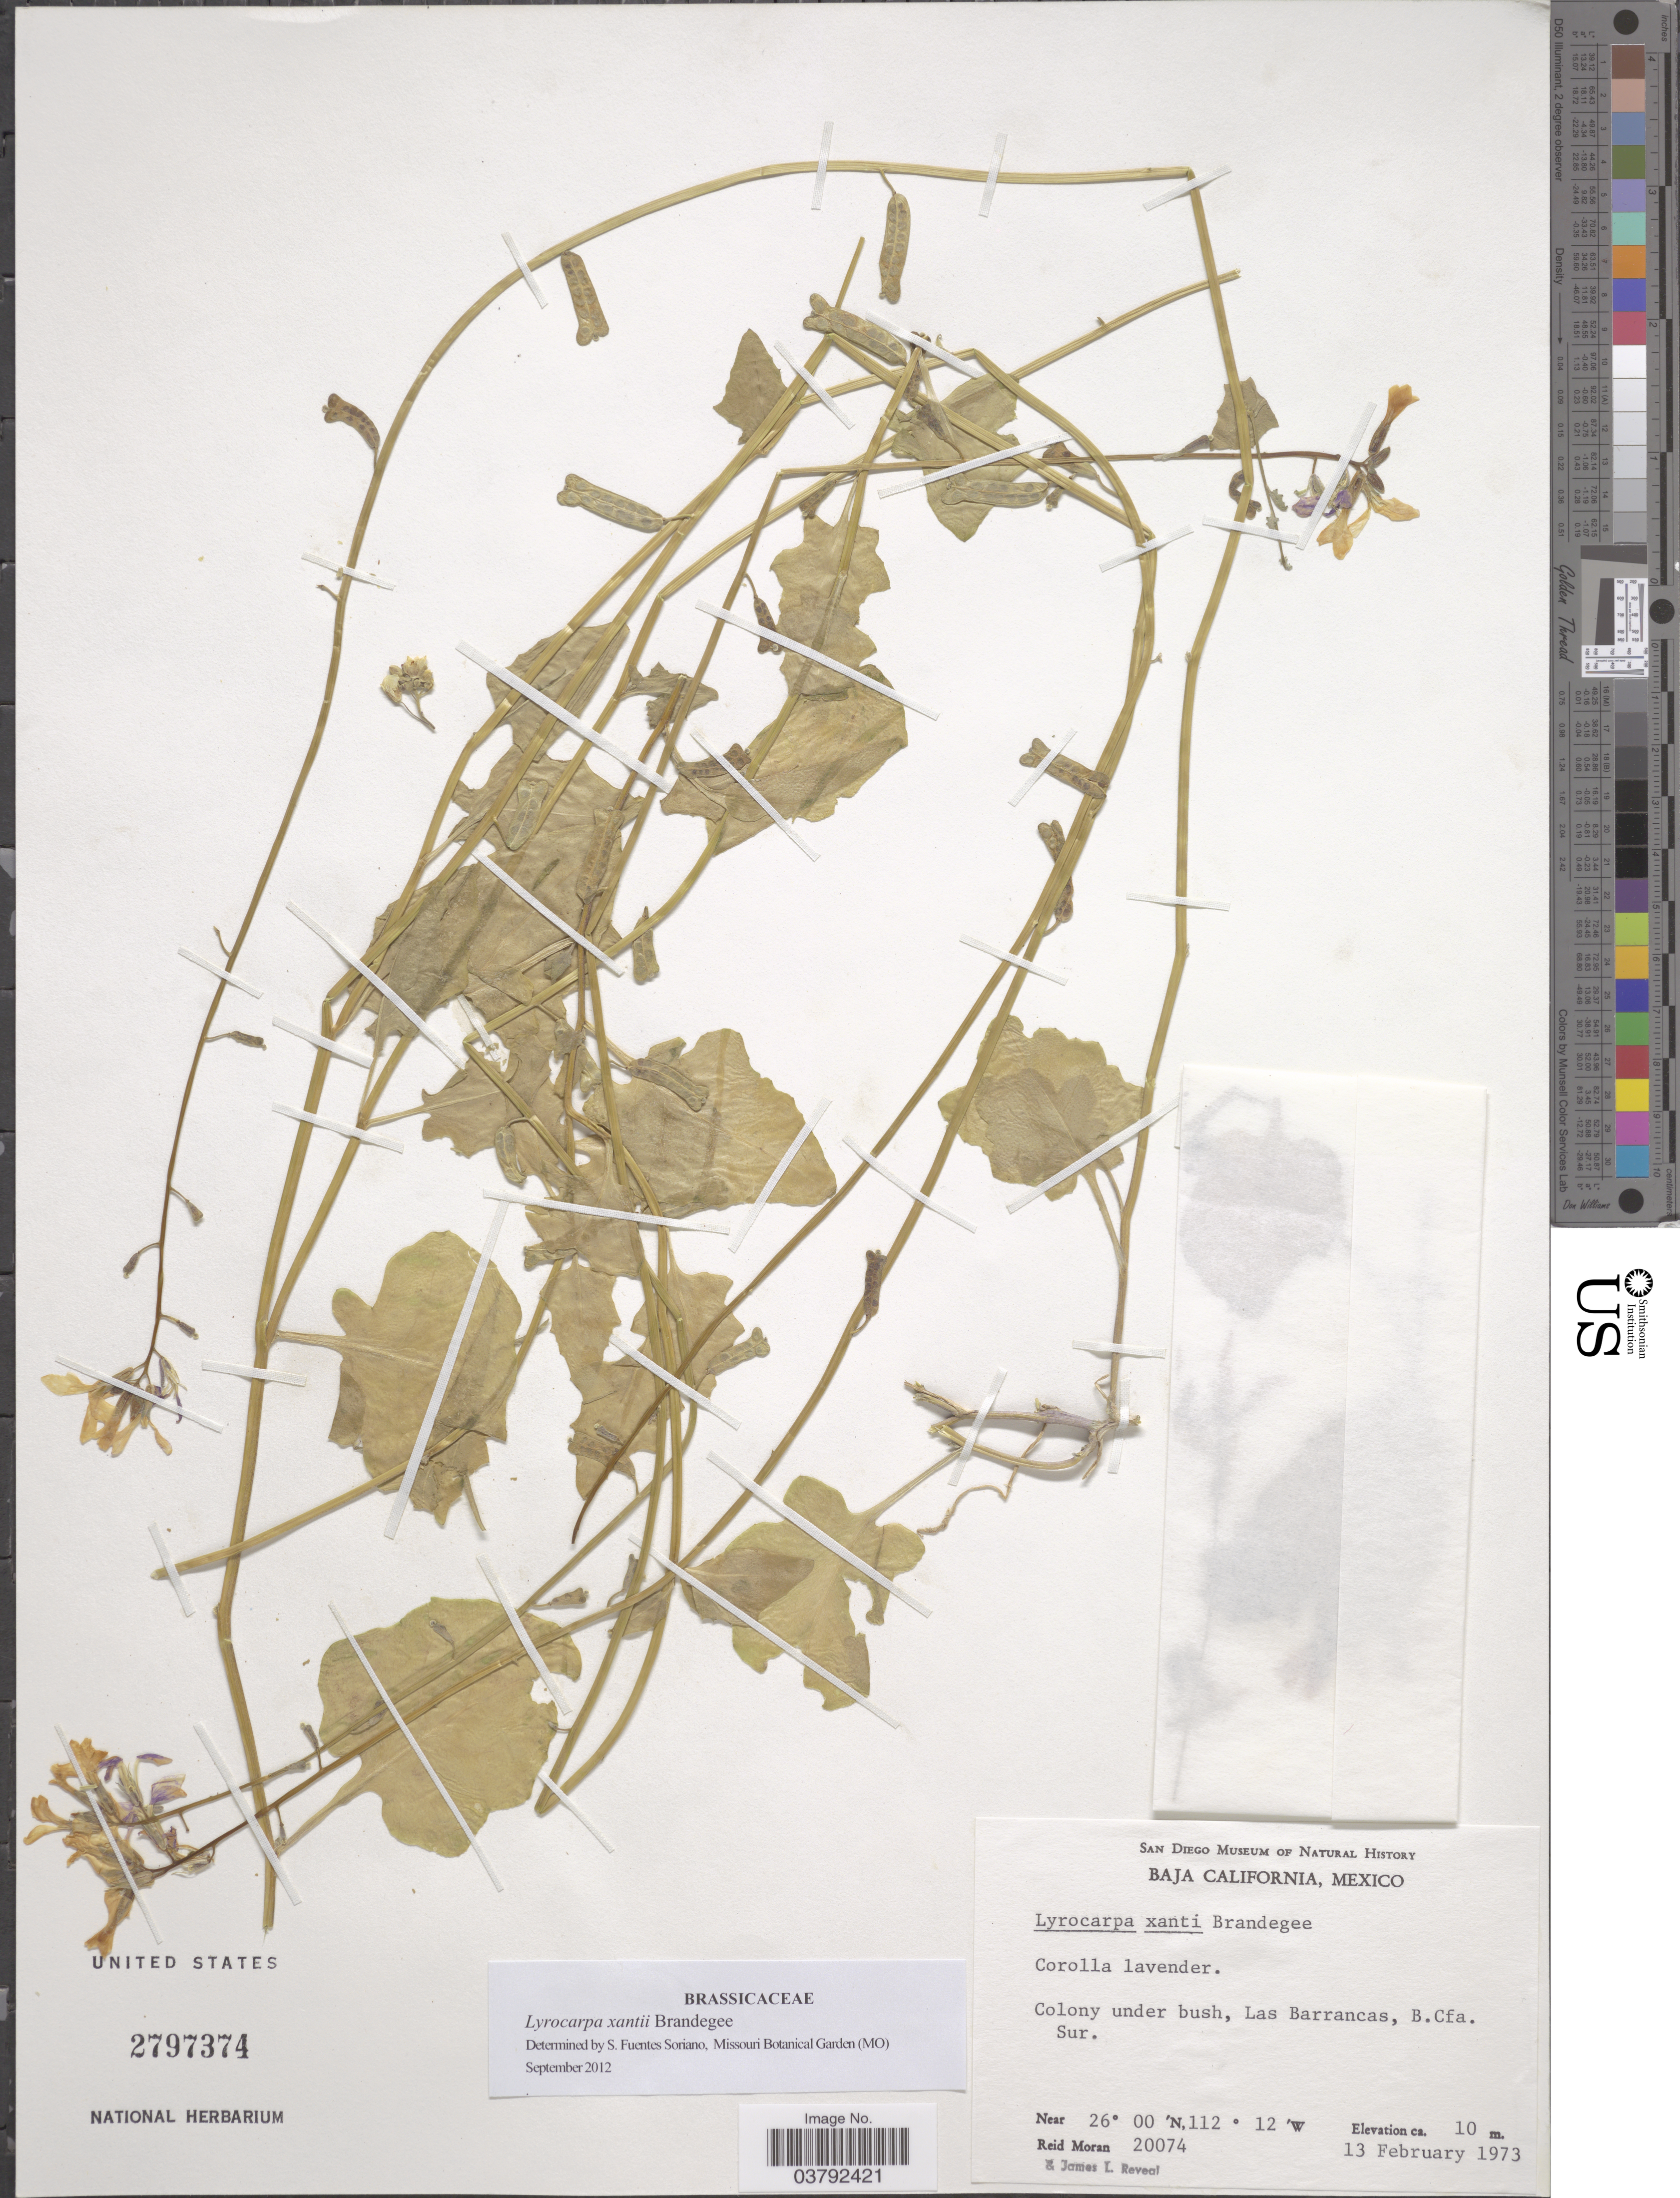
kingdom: Plantae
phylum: Tracheophyta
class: Magnoliopsida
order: Brassicales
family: Brassicaceae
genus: Lyrocarpa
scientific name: Lyrocarpa xantii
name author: Brandegee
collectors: R. V. Moran & J. L. Reveal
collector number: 20074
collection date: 1973-02-13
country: Mexico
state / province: Baja California Sur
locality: Las Barrancas, B. Cfa. Sur.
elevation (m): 10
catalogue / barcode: US 2797374